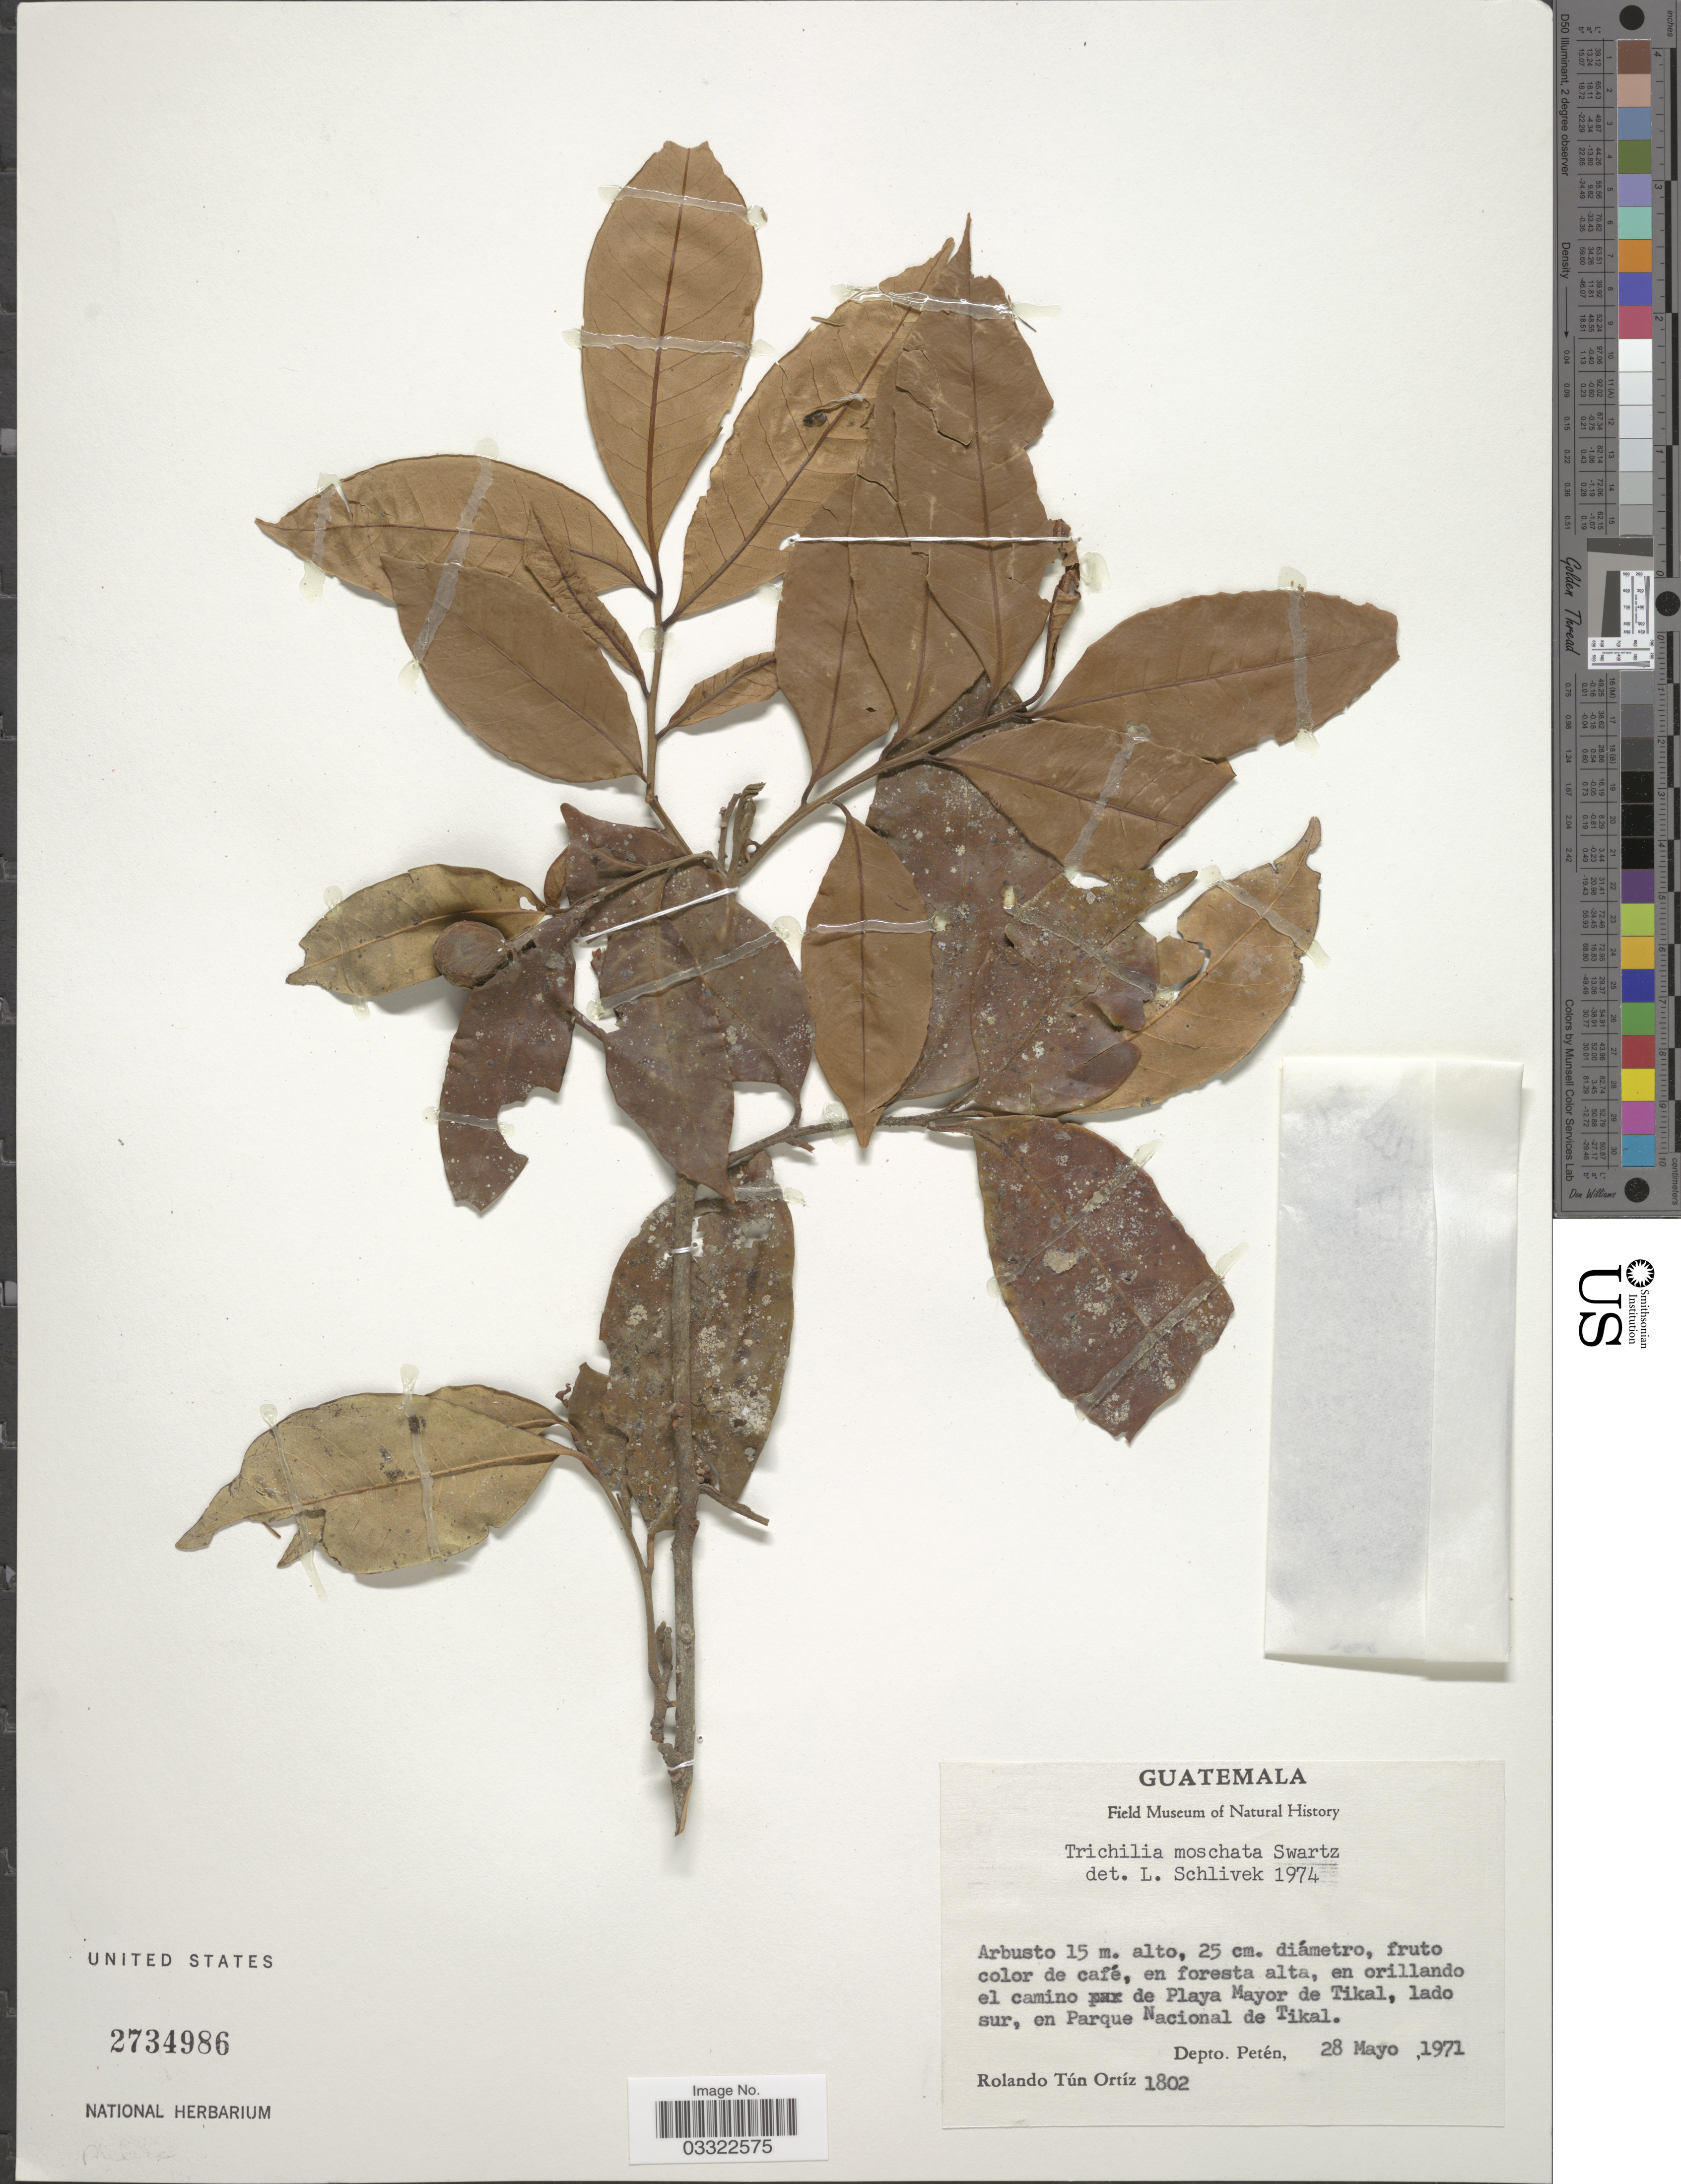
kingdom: Plantae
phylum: Tracheophyta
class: Magnoliopsida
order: Sapindales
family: Meliaceae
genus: Trichilia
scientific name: Trichilia moschata subsp. moschata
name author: Sw.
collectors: R. Tún Ortíz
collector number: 1802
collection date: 1971-05-28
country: Guatemala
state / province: El Petén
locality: En orillando el camino de Playa Mayor de Tikal, lado sur, en Parque nacional de Tikal. Depto. Petén.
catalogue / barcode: US 2734986